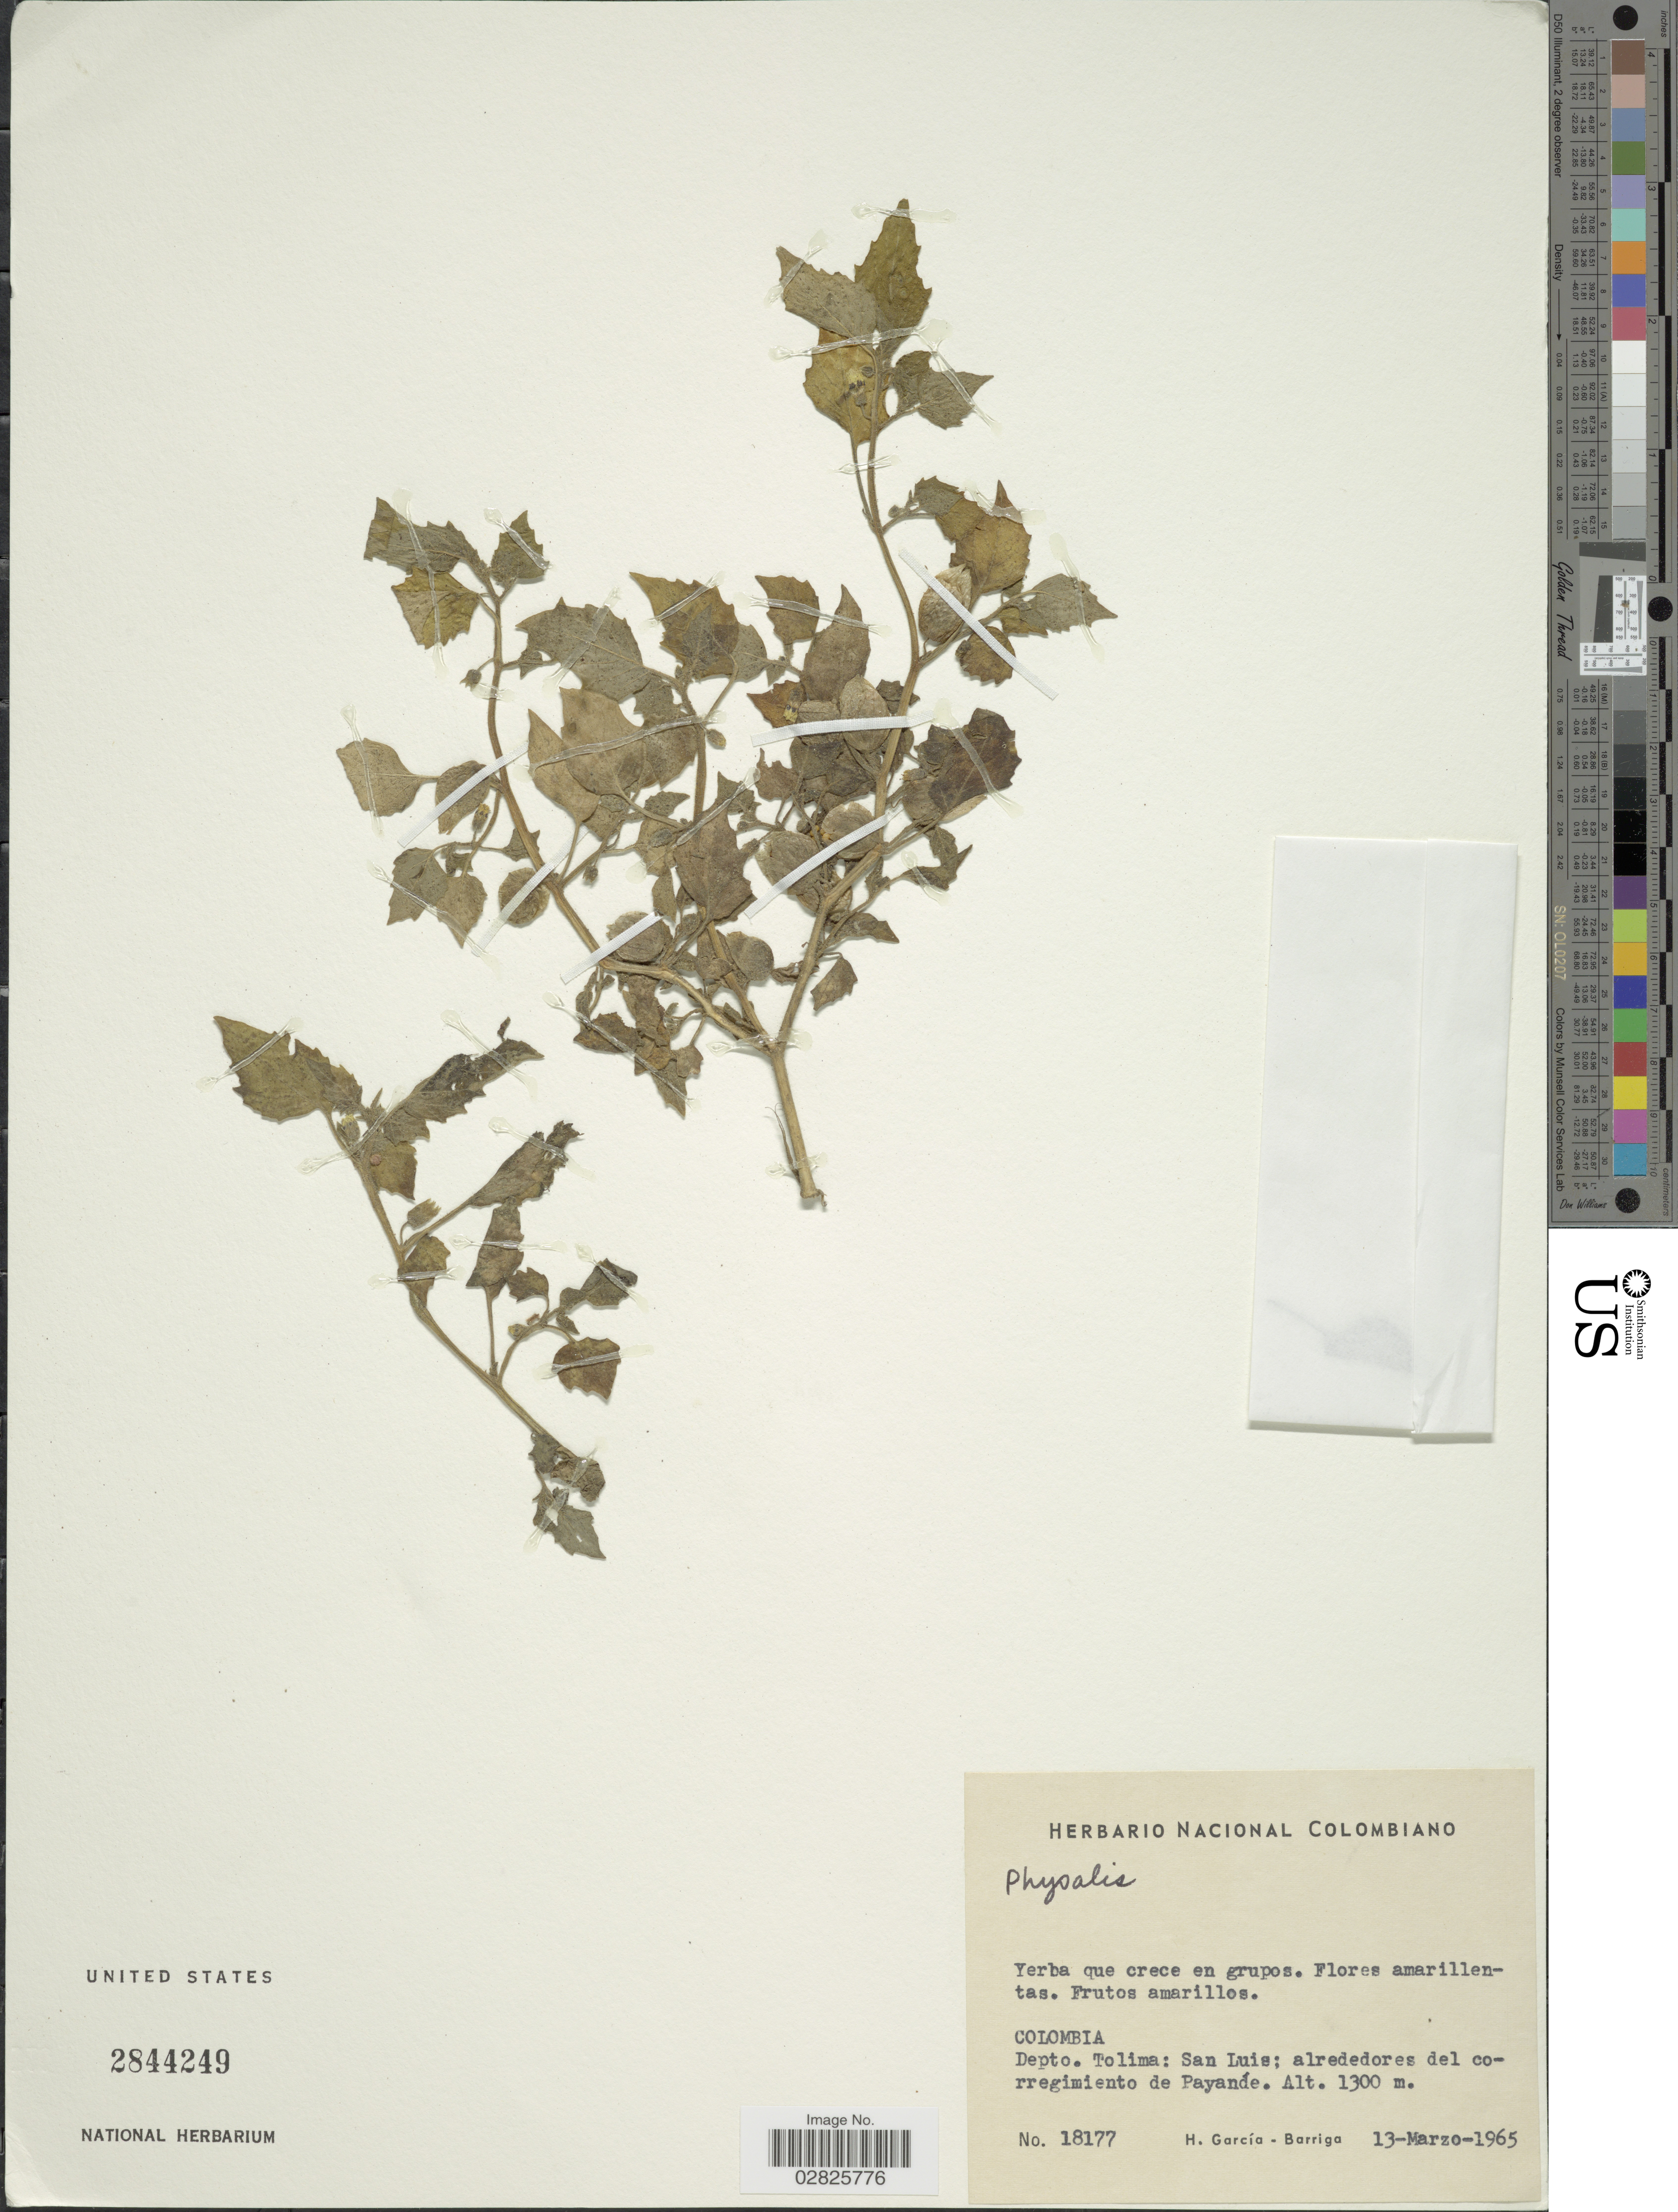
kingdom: Plantae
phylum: Tracheophyta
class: Magnoliopsida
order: Solanales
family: Solanaceae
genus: Physalis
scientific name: Physalis sp.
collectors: H. García Barriga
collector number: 18177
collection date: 1965-03-13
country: Colombia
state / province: Tolima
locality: Depto. Tolima: San Luis; alrededores del corregimiento de Payande.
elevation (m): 1300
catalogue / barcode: US 2844249